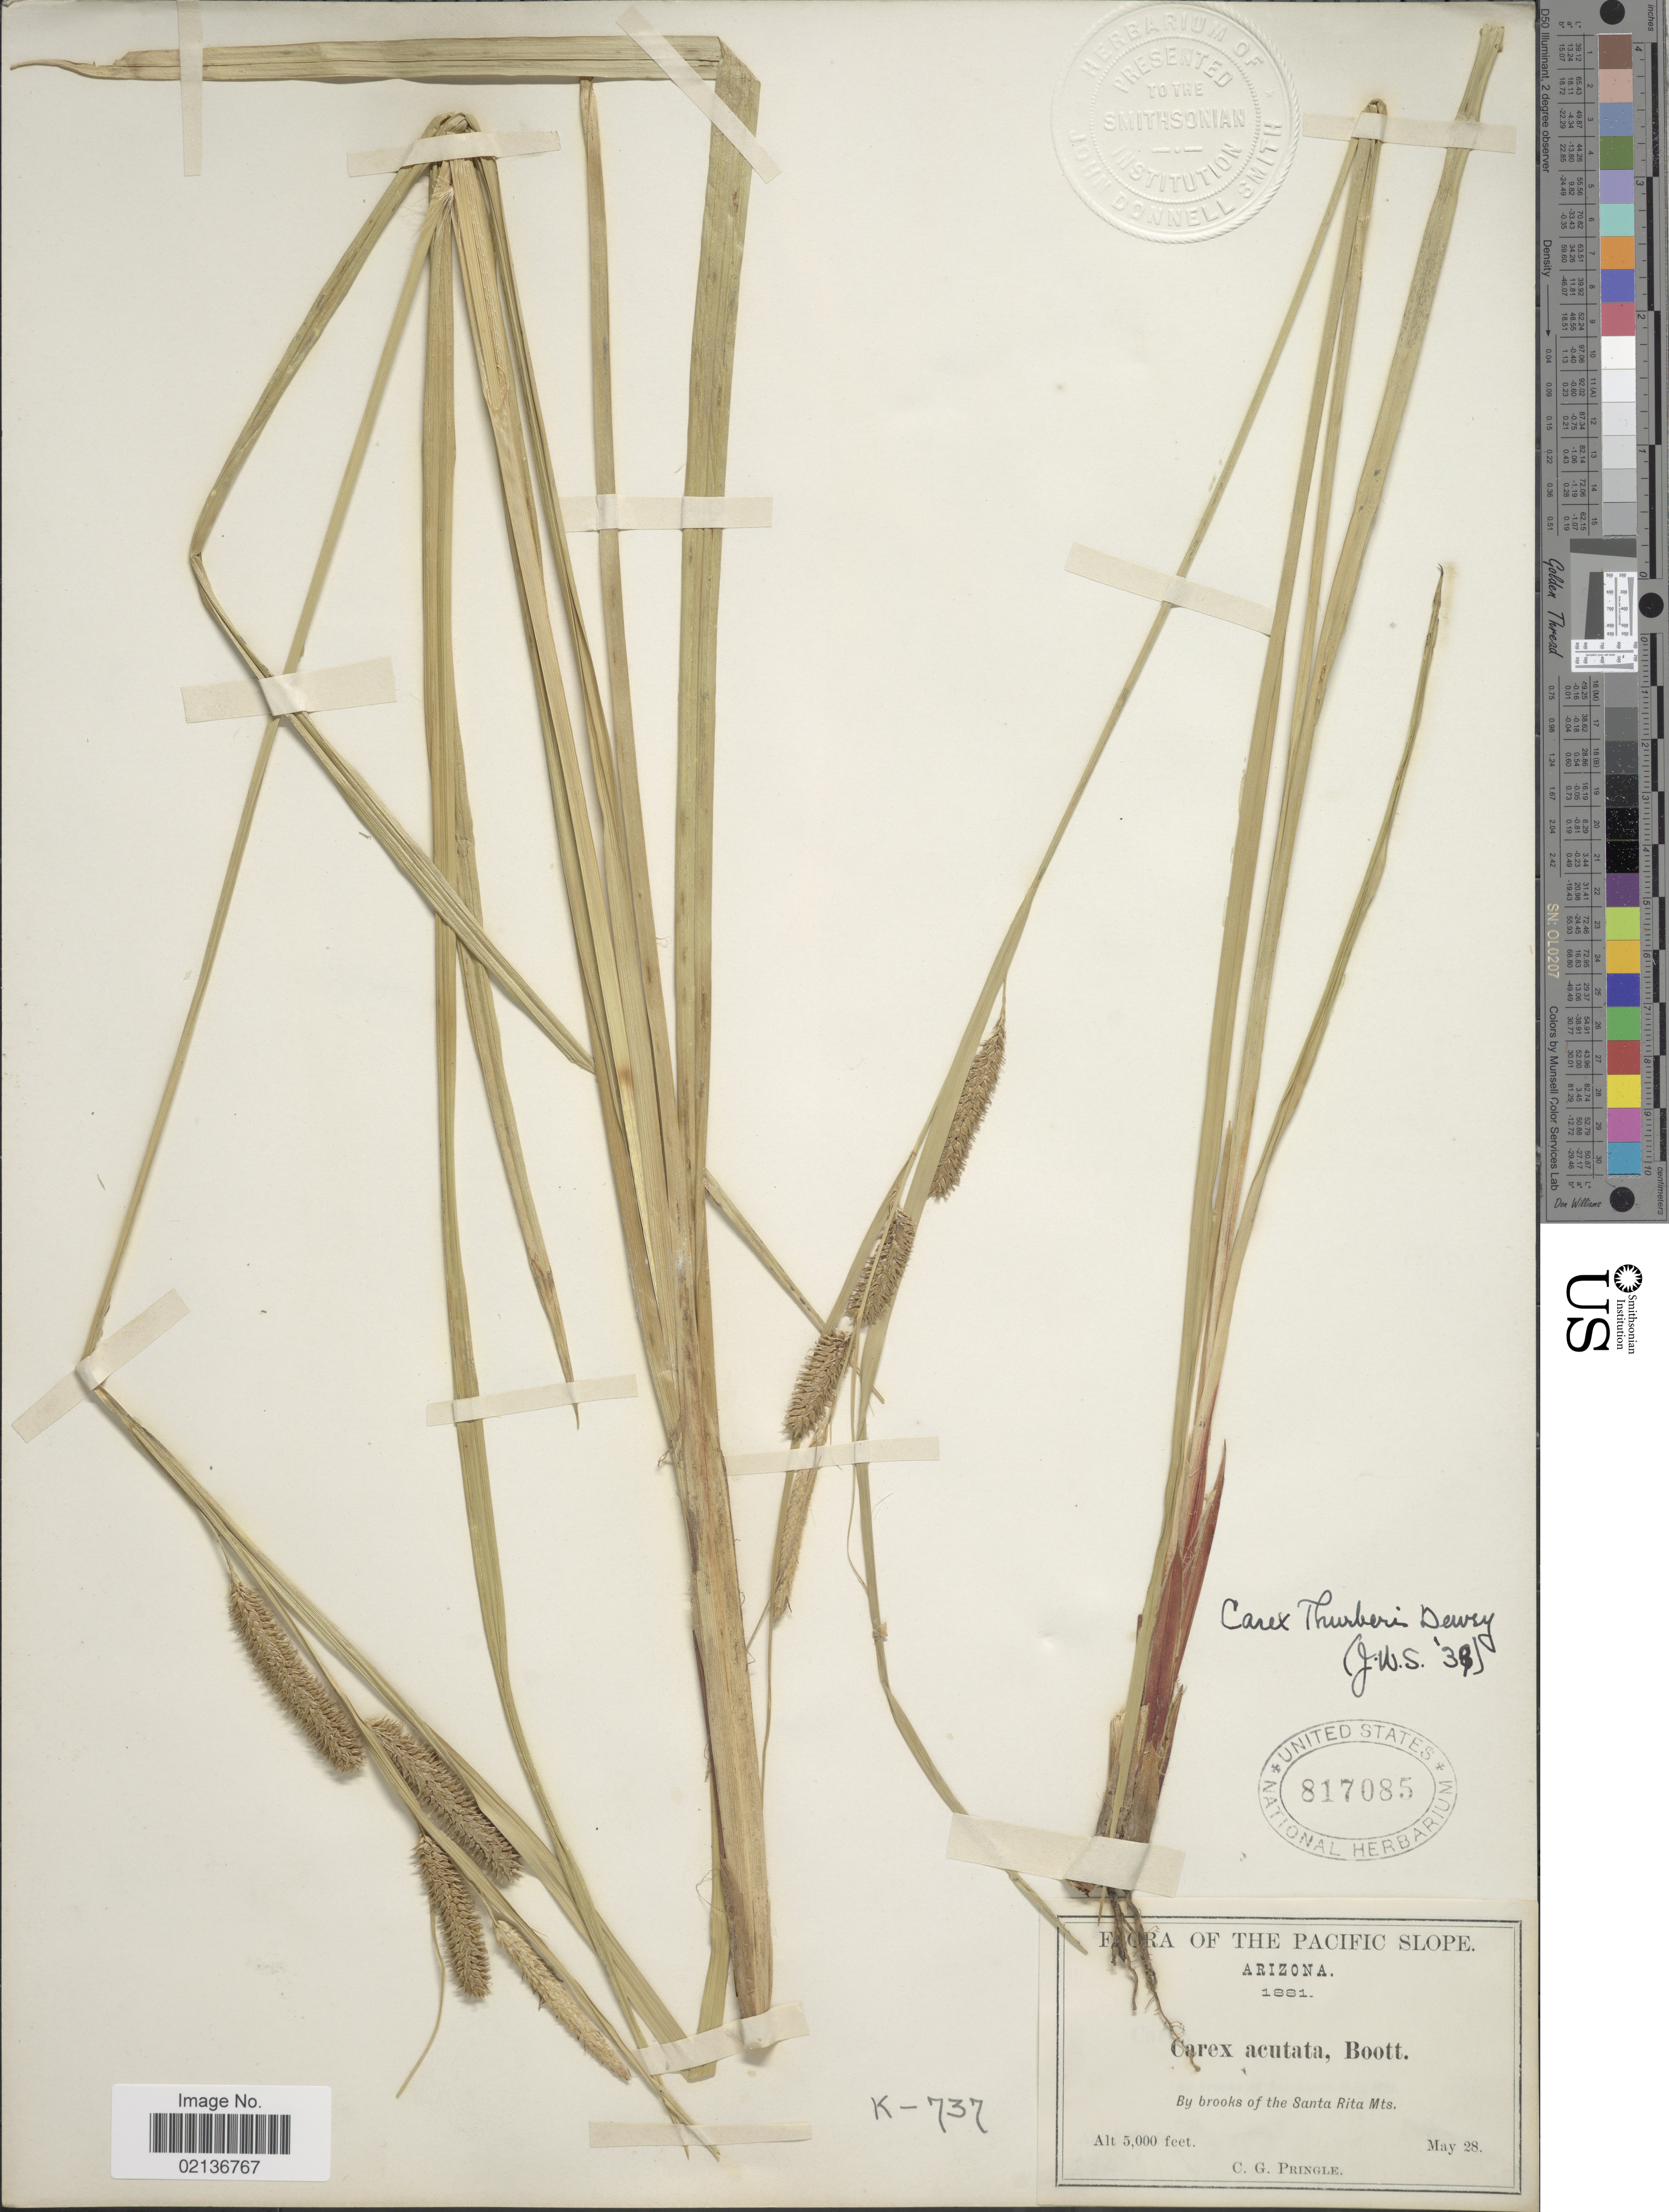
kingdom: Plantae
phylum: Tracheophyta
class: Liliopsida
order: Poales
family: Cyperaceae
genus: Carex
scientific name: Carex thurberi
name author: Dewey ex Torr.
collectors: C. G. Pringle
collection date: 1881-05-28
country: United States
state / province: Arizona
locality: The Pacific Slope, By brooks of the Santa Rita Mts.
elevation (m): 1524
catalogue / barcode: US 817085